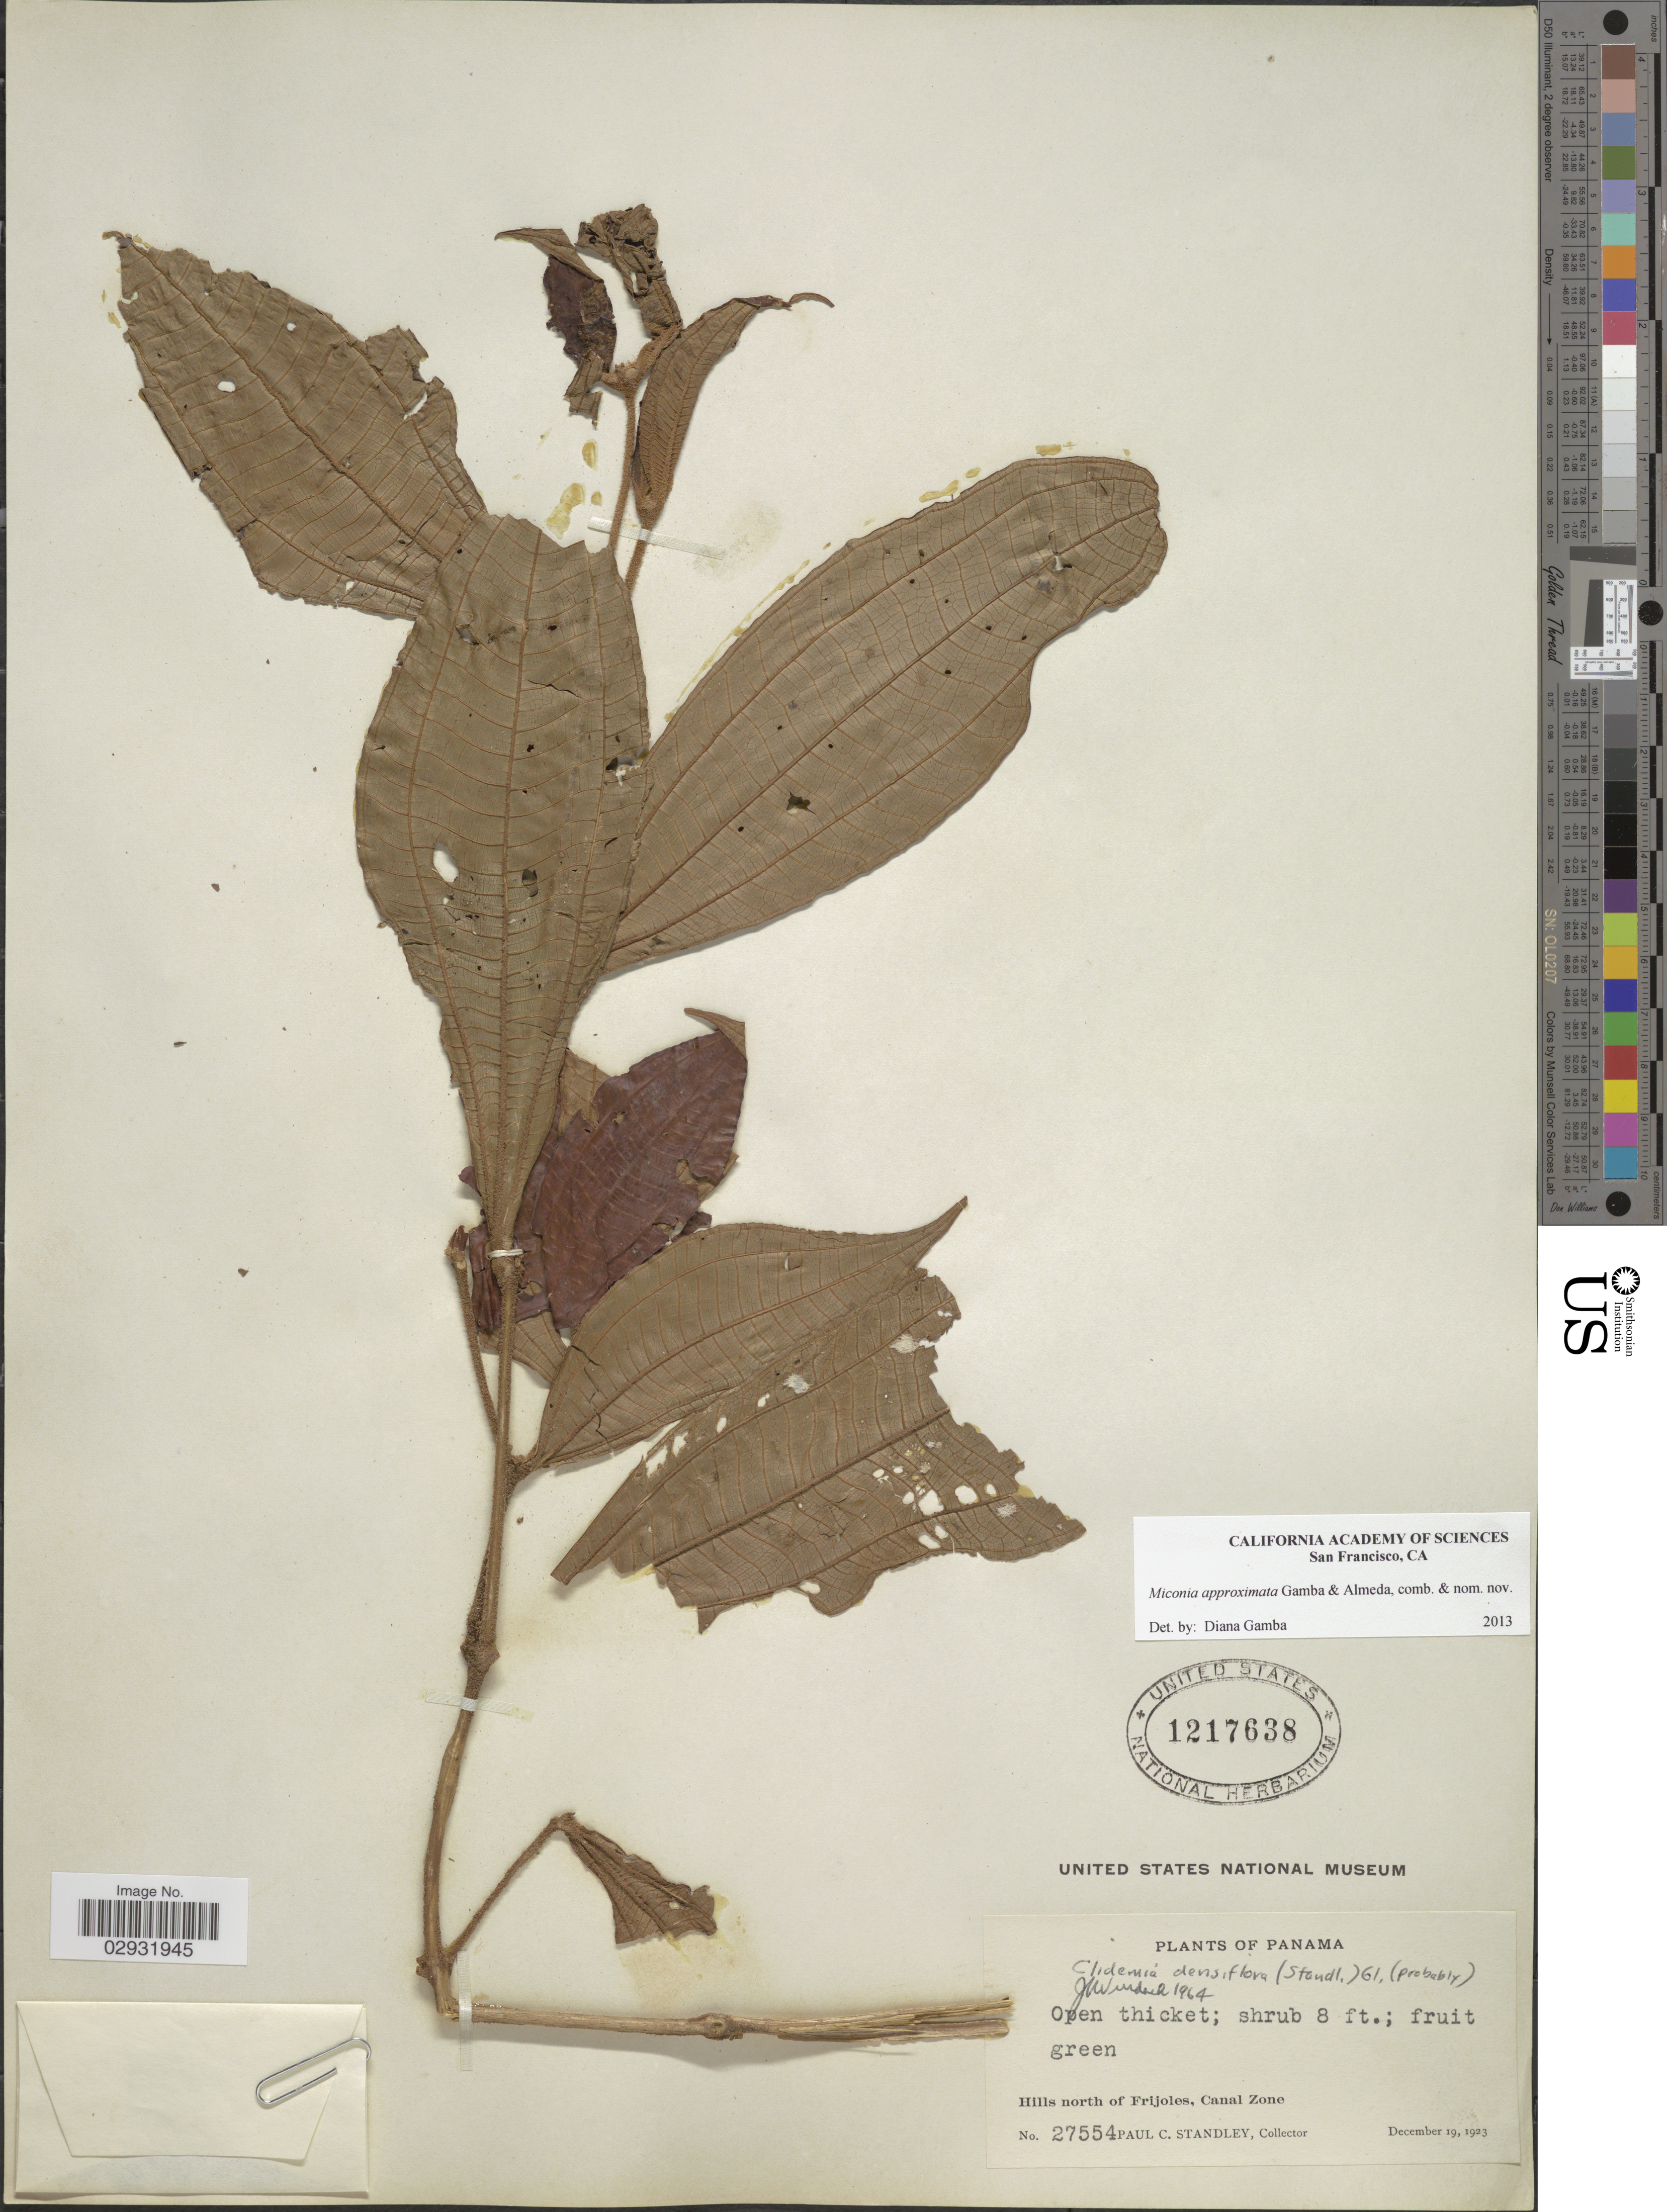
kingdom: Plantae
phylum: Tracheophyta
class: Magnoliopsida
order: Myrtales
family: Melastomataceae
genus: Miconia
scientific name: Miconia approximata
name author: Gamba & Almeda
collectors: P. C. Standley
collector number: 27554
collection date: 1923-12-19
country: Panama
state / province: Colón / Panamá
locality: Hills north of Frijoles, Canal Zone.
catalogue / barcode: US 1217638